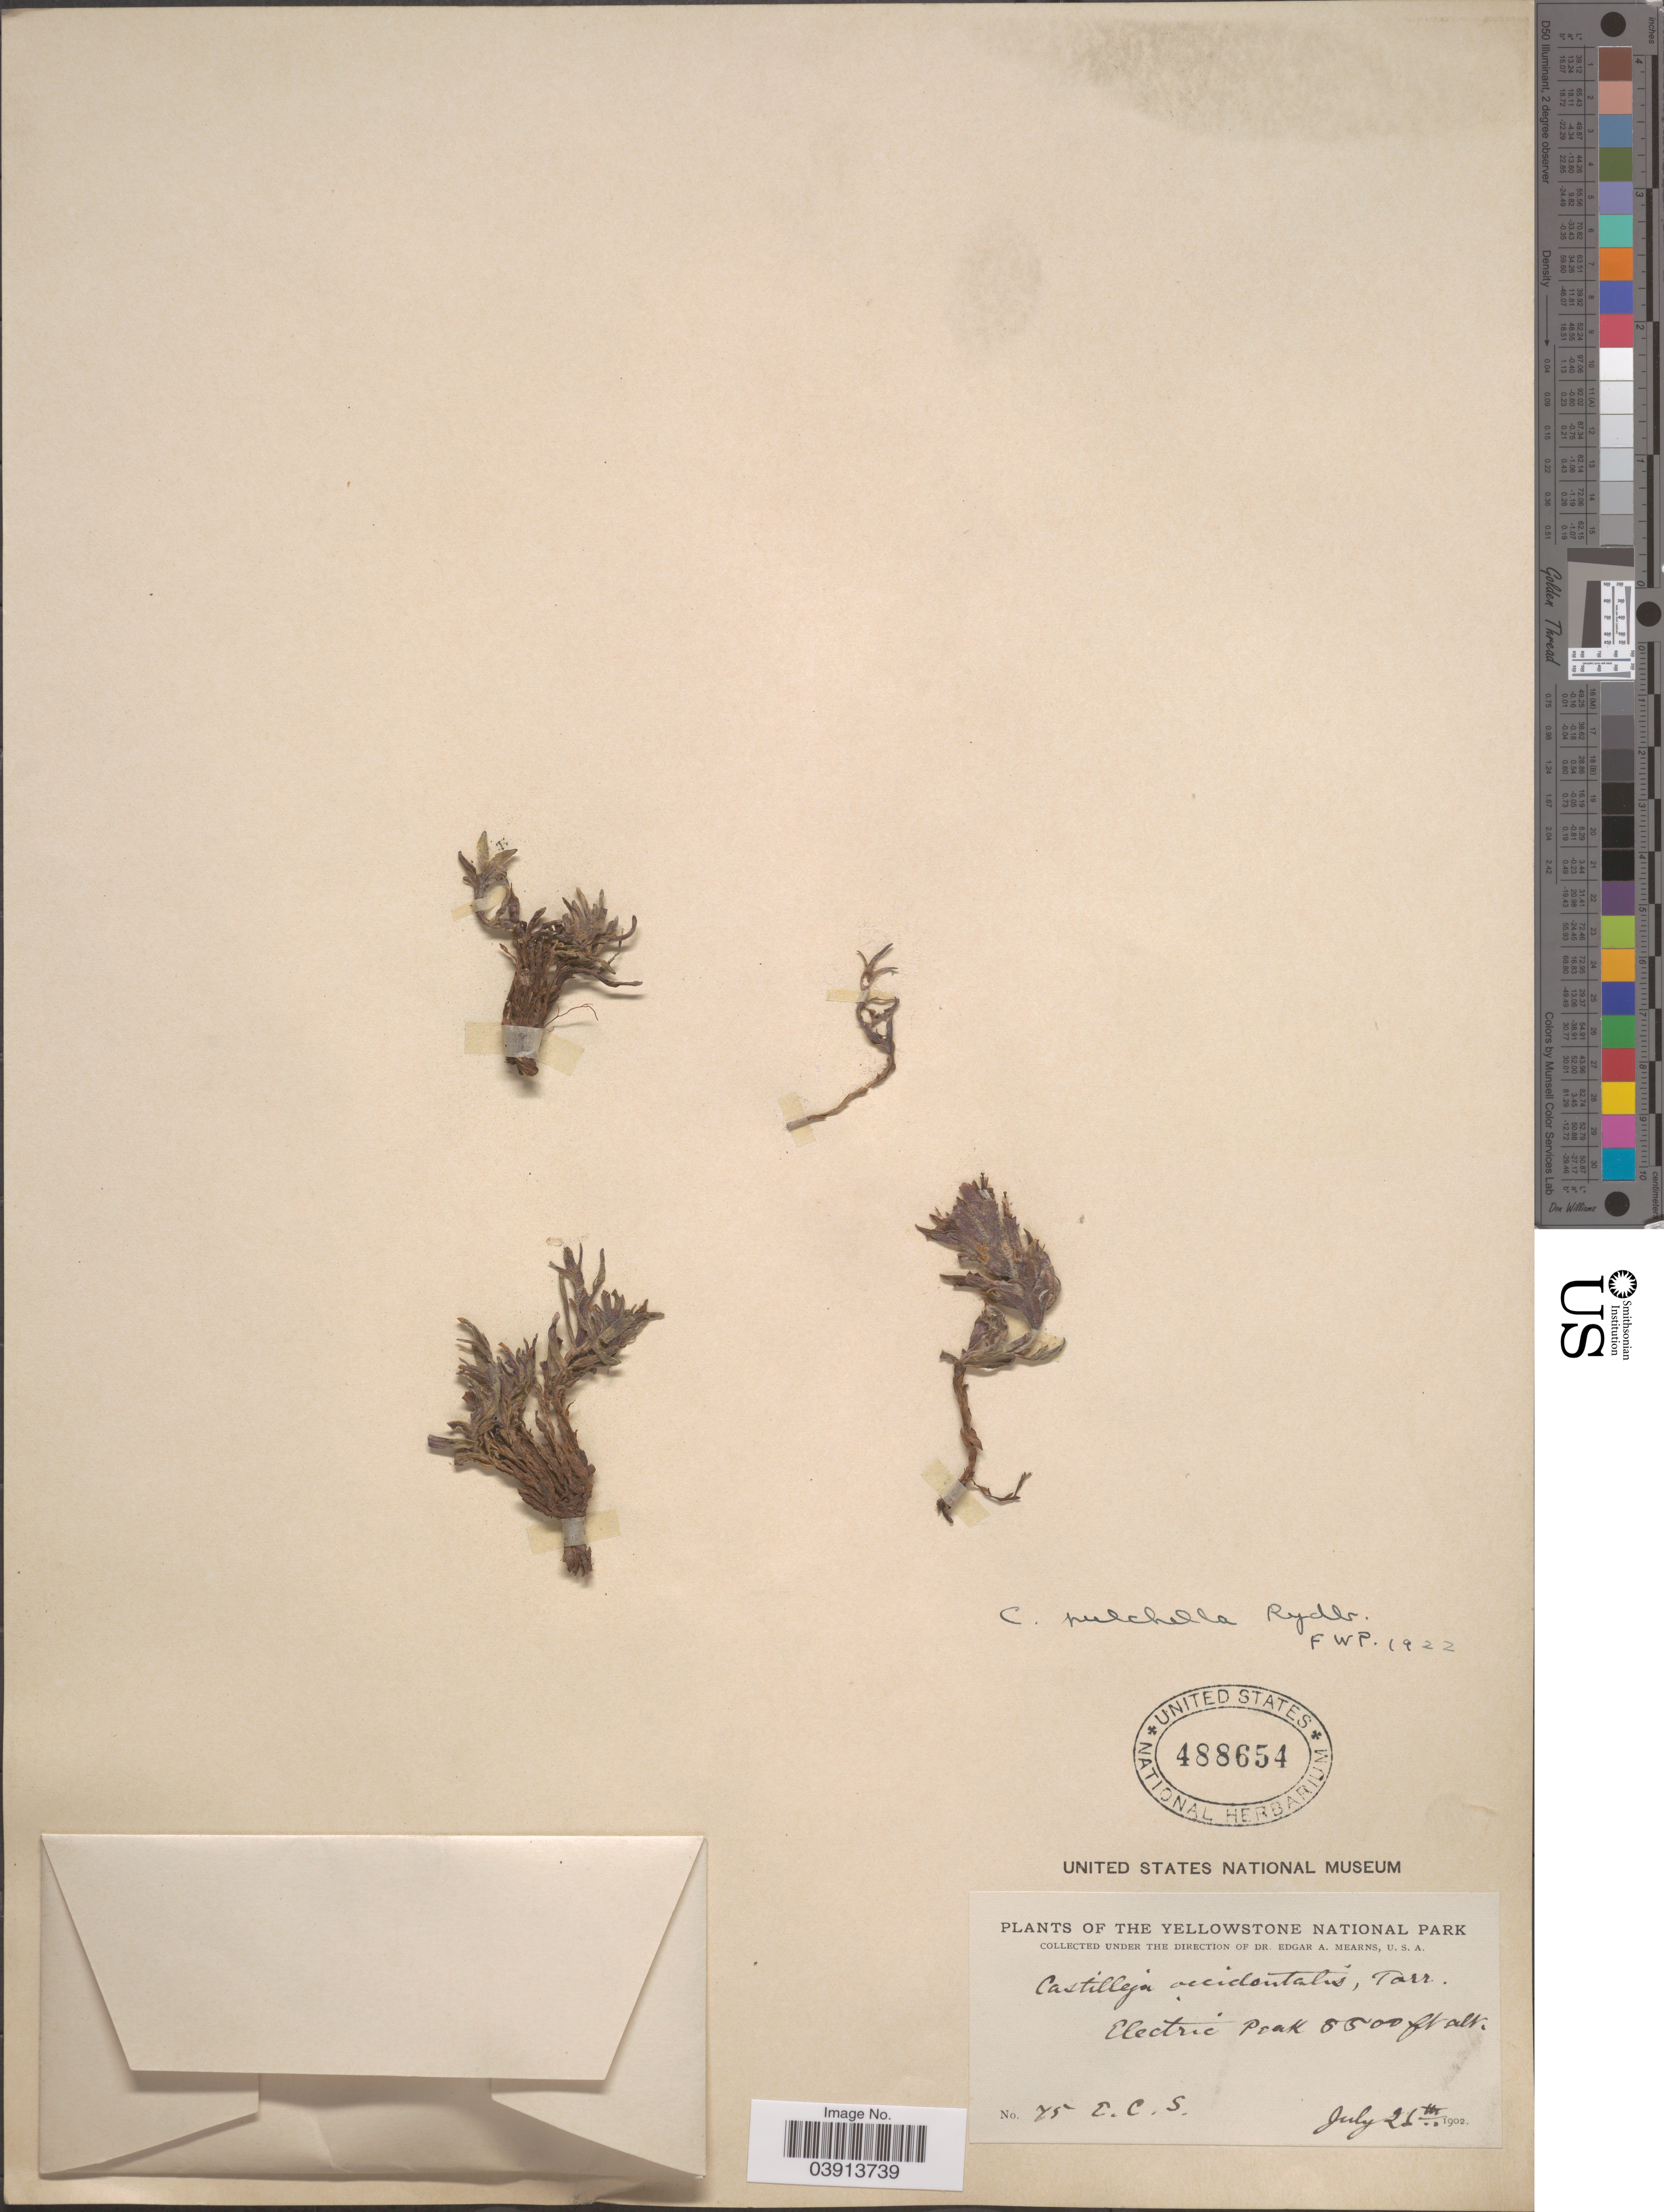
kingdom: Plantae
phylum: Tracheophyta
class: Magnoliopsida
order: Lamiales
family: Orobanchaceae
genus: Castilleja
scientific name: Castilleja pulchella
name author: Rydb.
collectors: E. C. Smith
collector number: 75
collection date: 1902-07-26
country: United States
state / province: Montana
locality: Yellowstone National Park. Electric Peak.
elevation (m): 1676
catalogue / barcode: US 488654